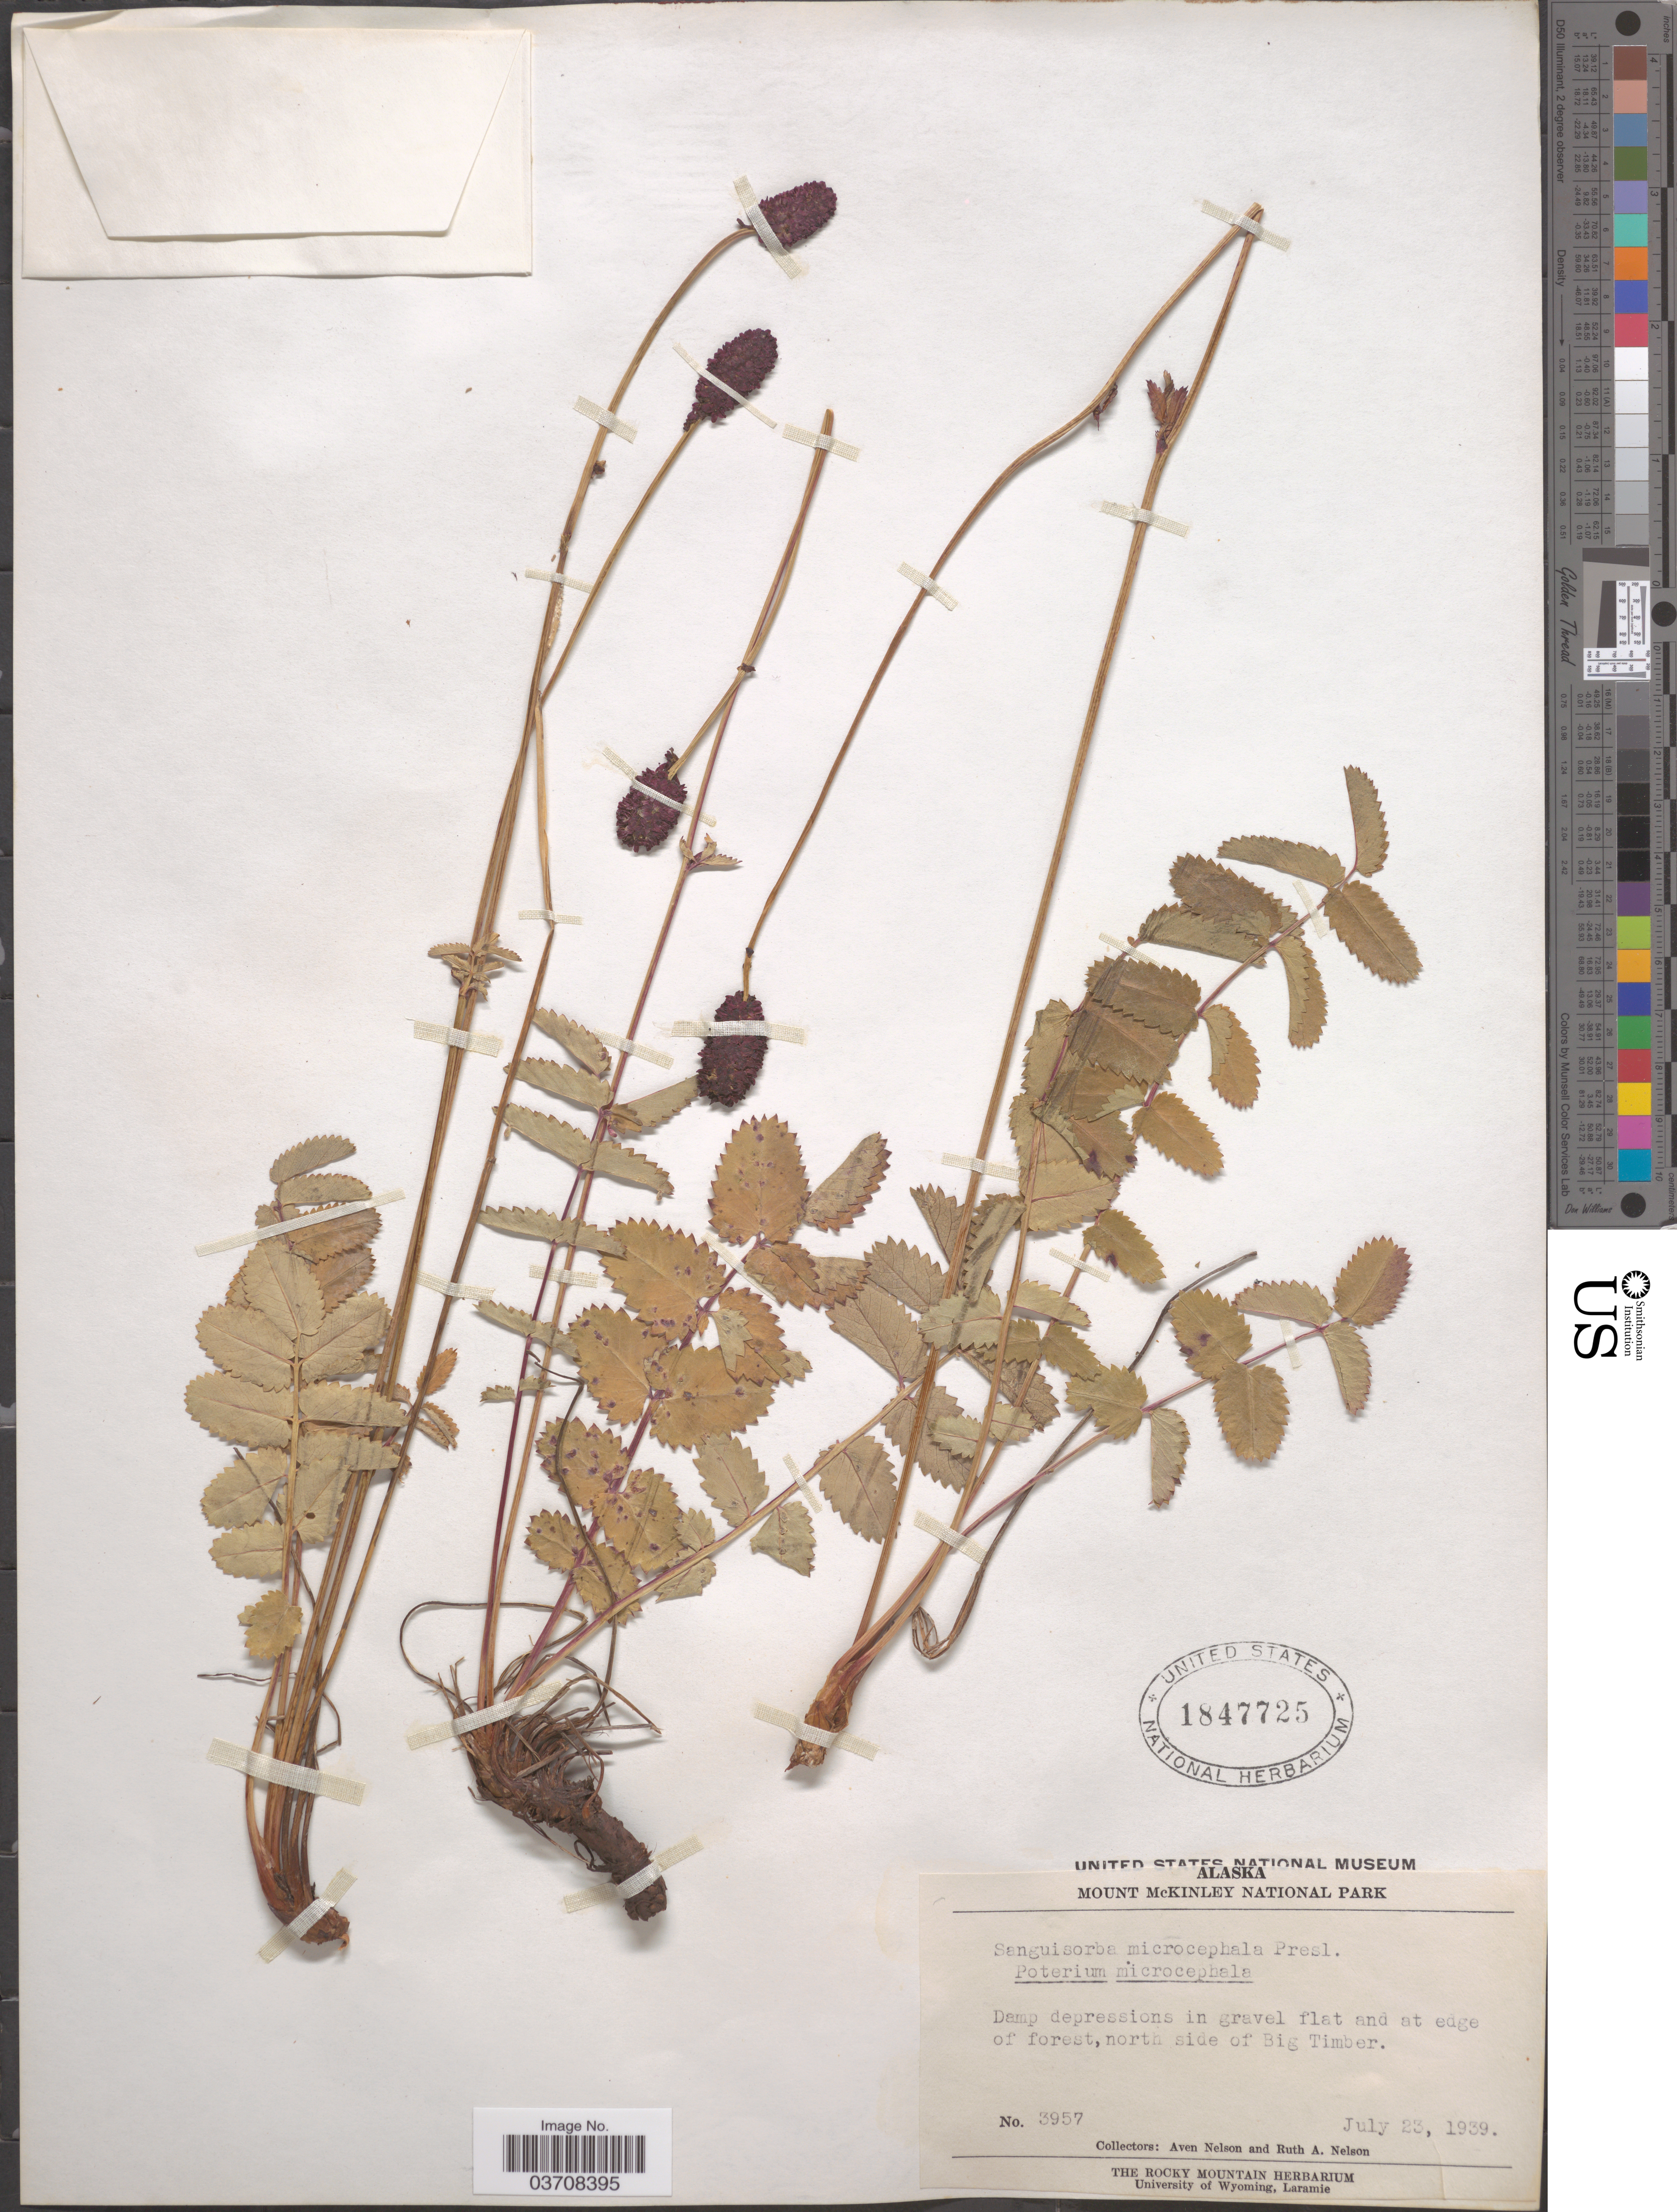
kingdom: Plantae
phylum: Tracheophyta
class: Magnoliopsida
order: Rosales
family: Rosaceae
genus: Sanguisorba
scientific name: Sanguisorba officinalis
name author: L.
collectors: A. Nelson & R. A. Nelson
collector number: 3957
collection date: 1939-07-23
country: United States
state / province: Alaska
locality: Mount McKinley National Park. Damp depressions in gravel flat and at edge of forest, north side of Big Timber.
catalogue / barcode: US 1847725